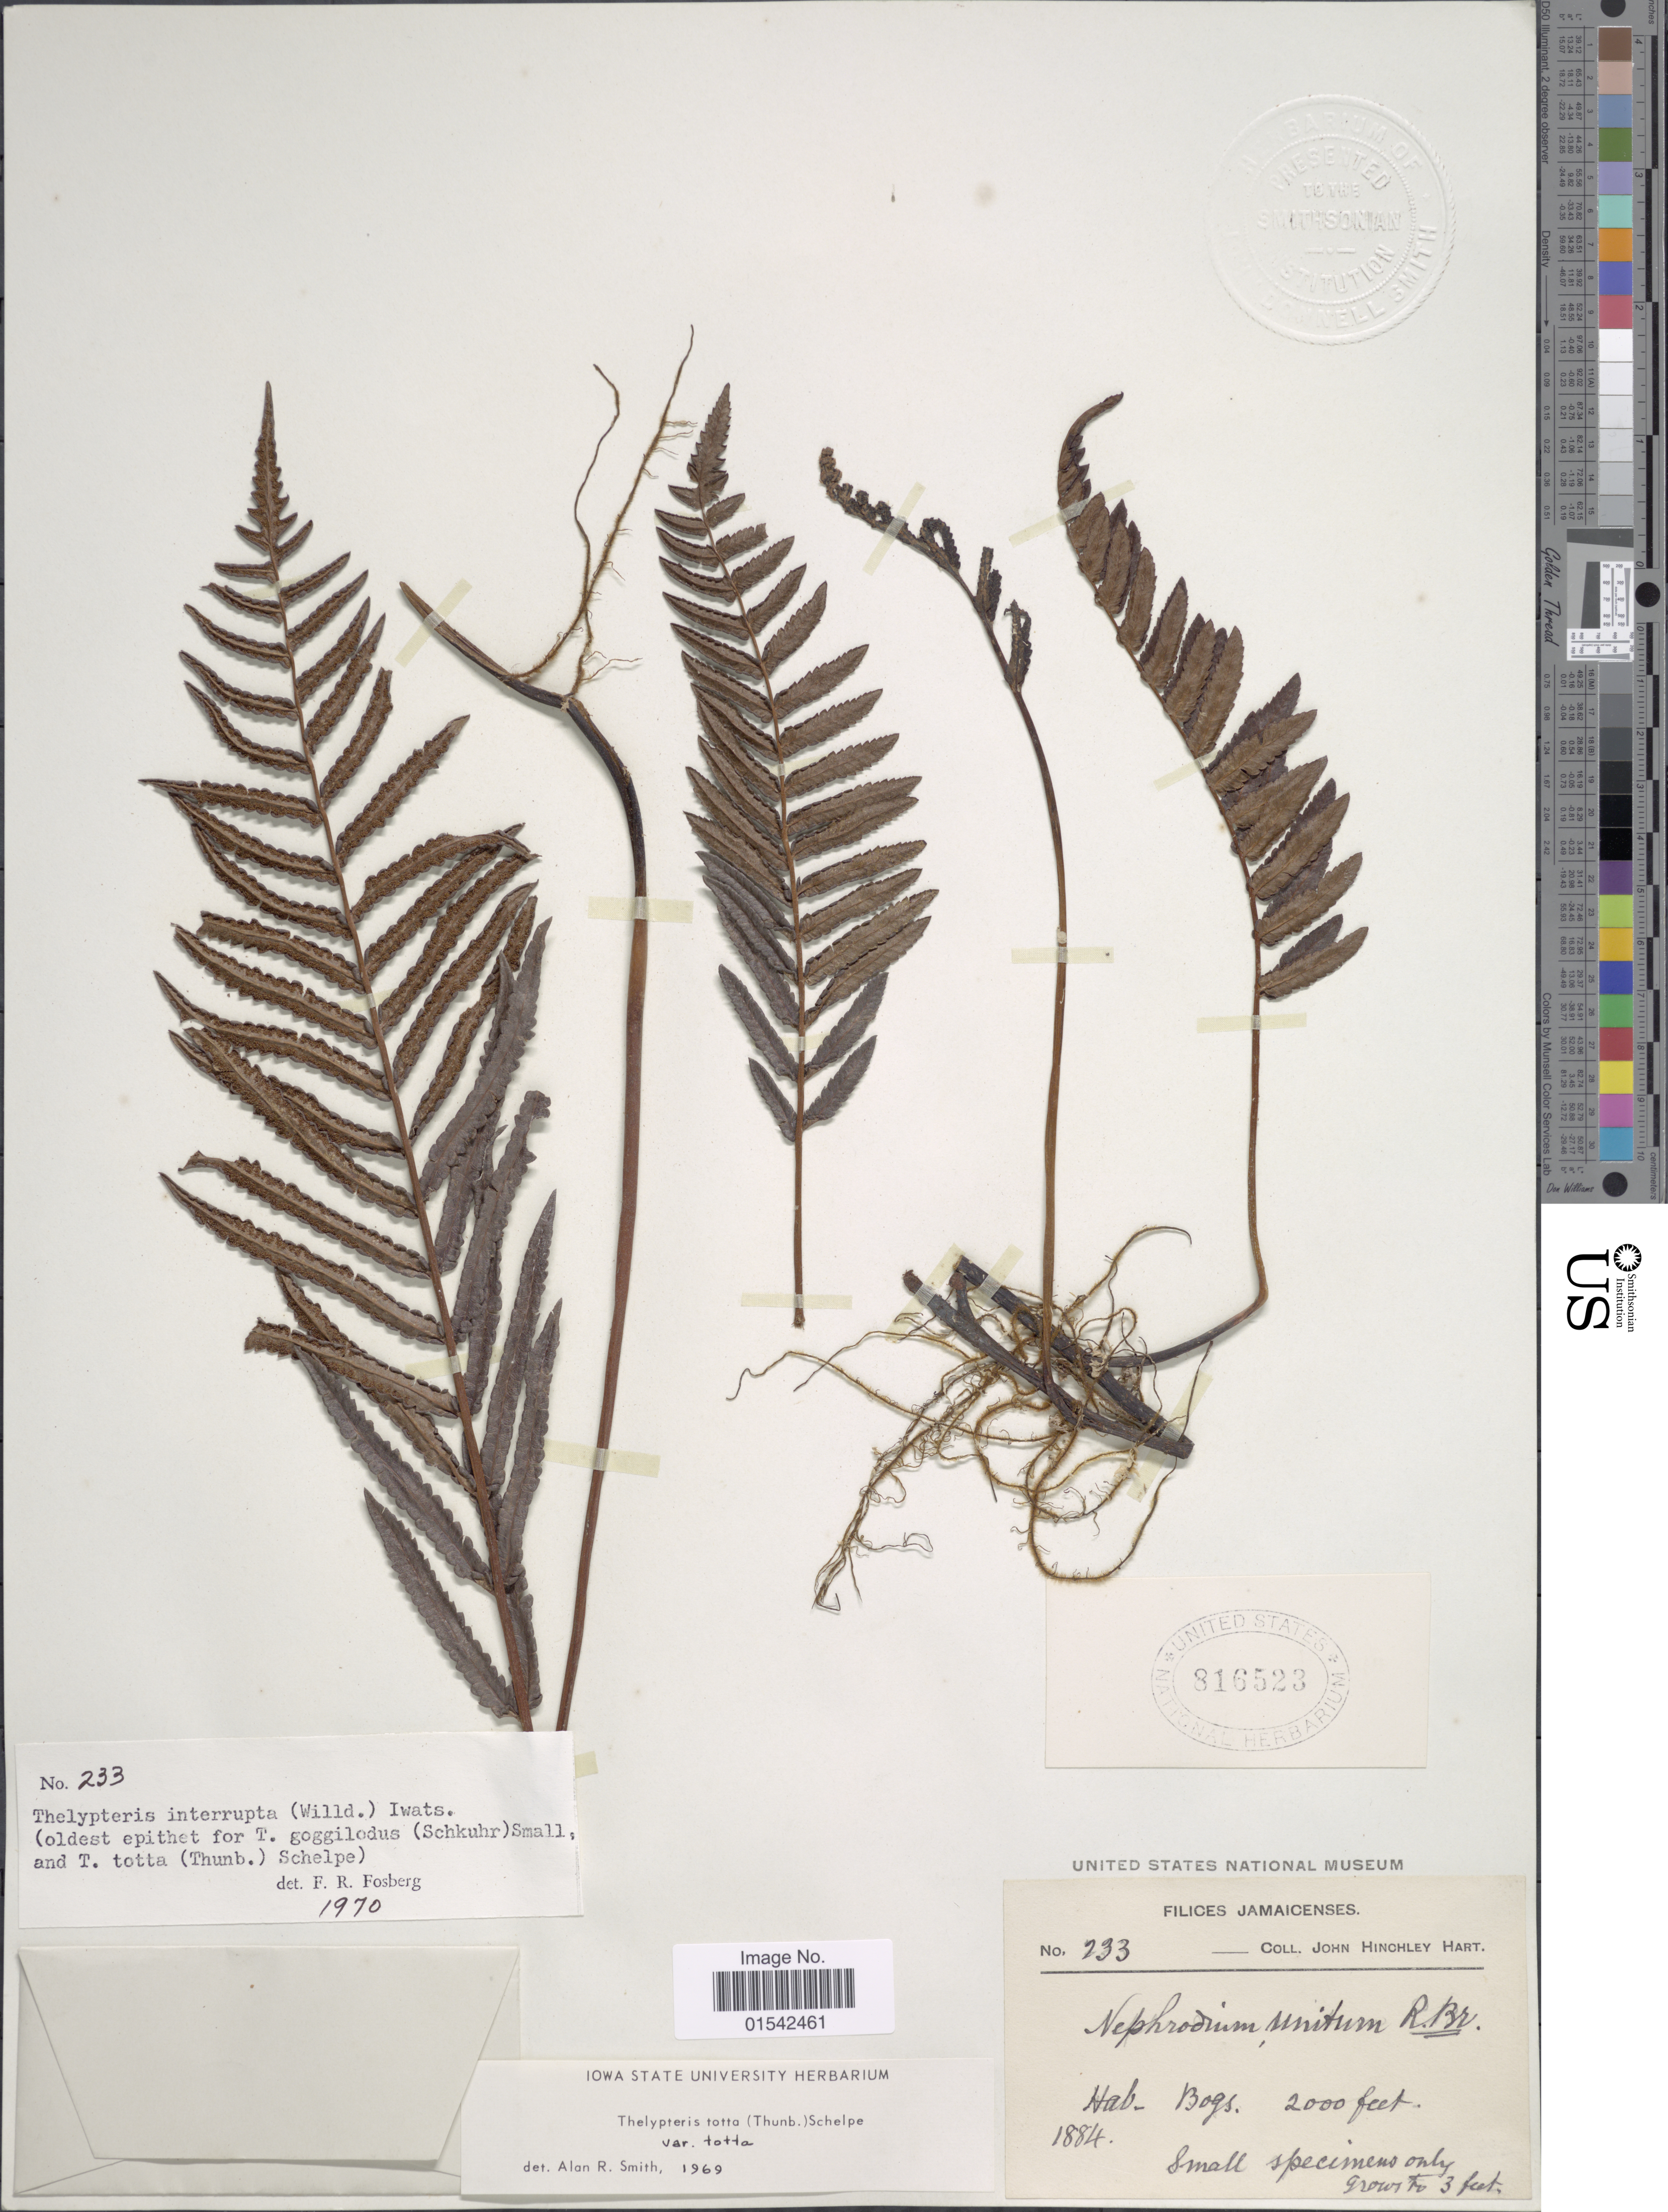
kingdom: Plantae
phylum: Tracheophyta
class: Polypodiopsida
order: Polypodiales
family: Thelypteridaceae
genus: Cyclosorus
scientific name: Cyclosorus interruptus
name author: (Willd.) H. Itô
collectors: J. H. Hart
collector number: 233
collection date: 1884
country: Jamaica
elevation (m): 610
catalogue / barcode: US 816523